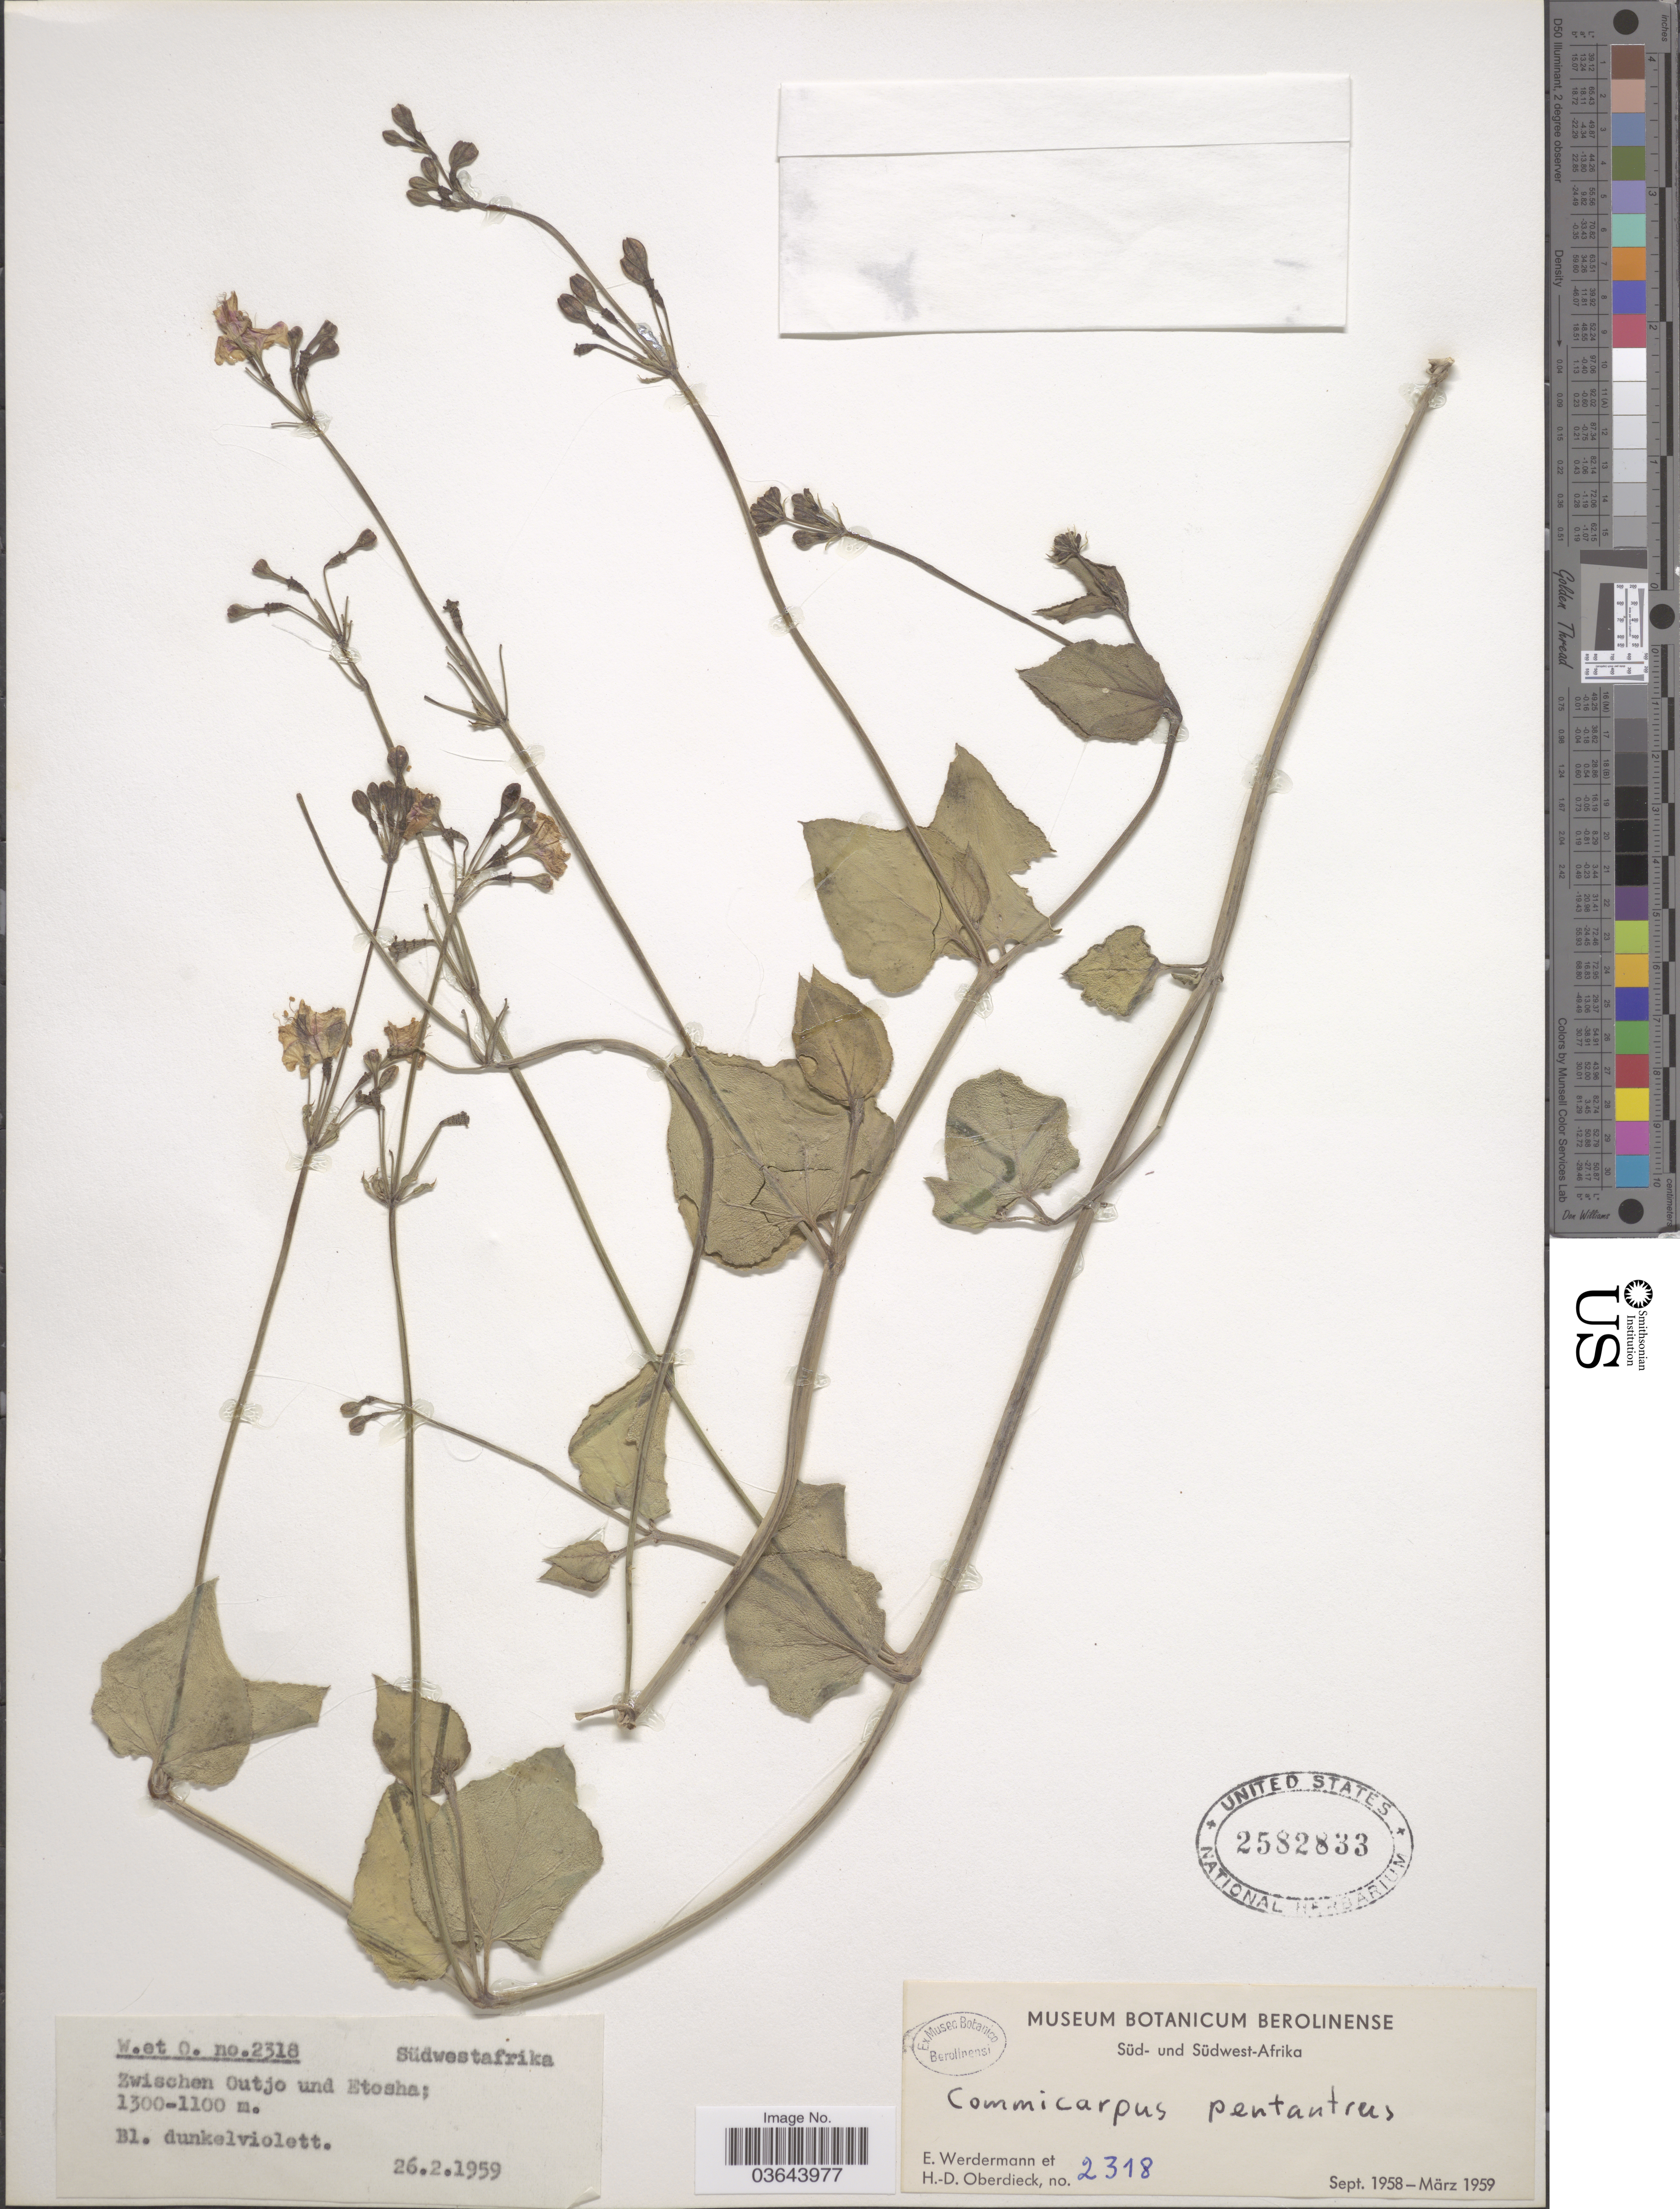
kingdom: Plantae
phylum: Tracheophyta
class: Magnoliopsida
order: Caryophyllales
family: Nyctaginaceae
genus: Boerhavia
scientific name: Boerhavia pentandra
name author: Burch.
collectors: E. Werdermann & H. Oberdieck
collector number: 2318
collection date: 1959-02-26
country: Namibia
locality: Südwestafrika. Zwischen Outjo und Etosha.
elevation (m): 1100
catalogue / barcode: US 2582833